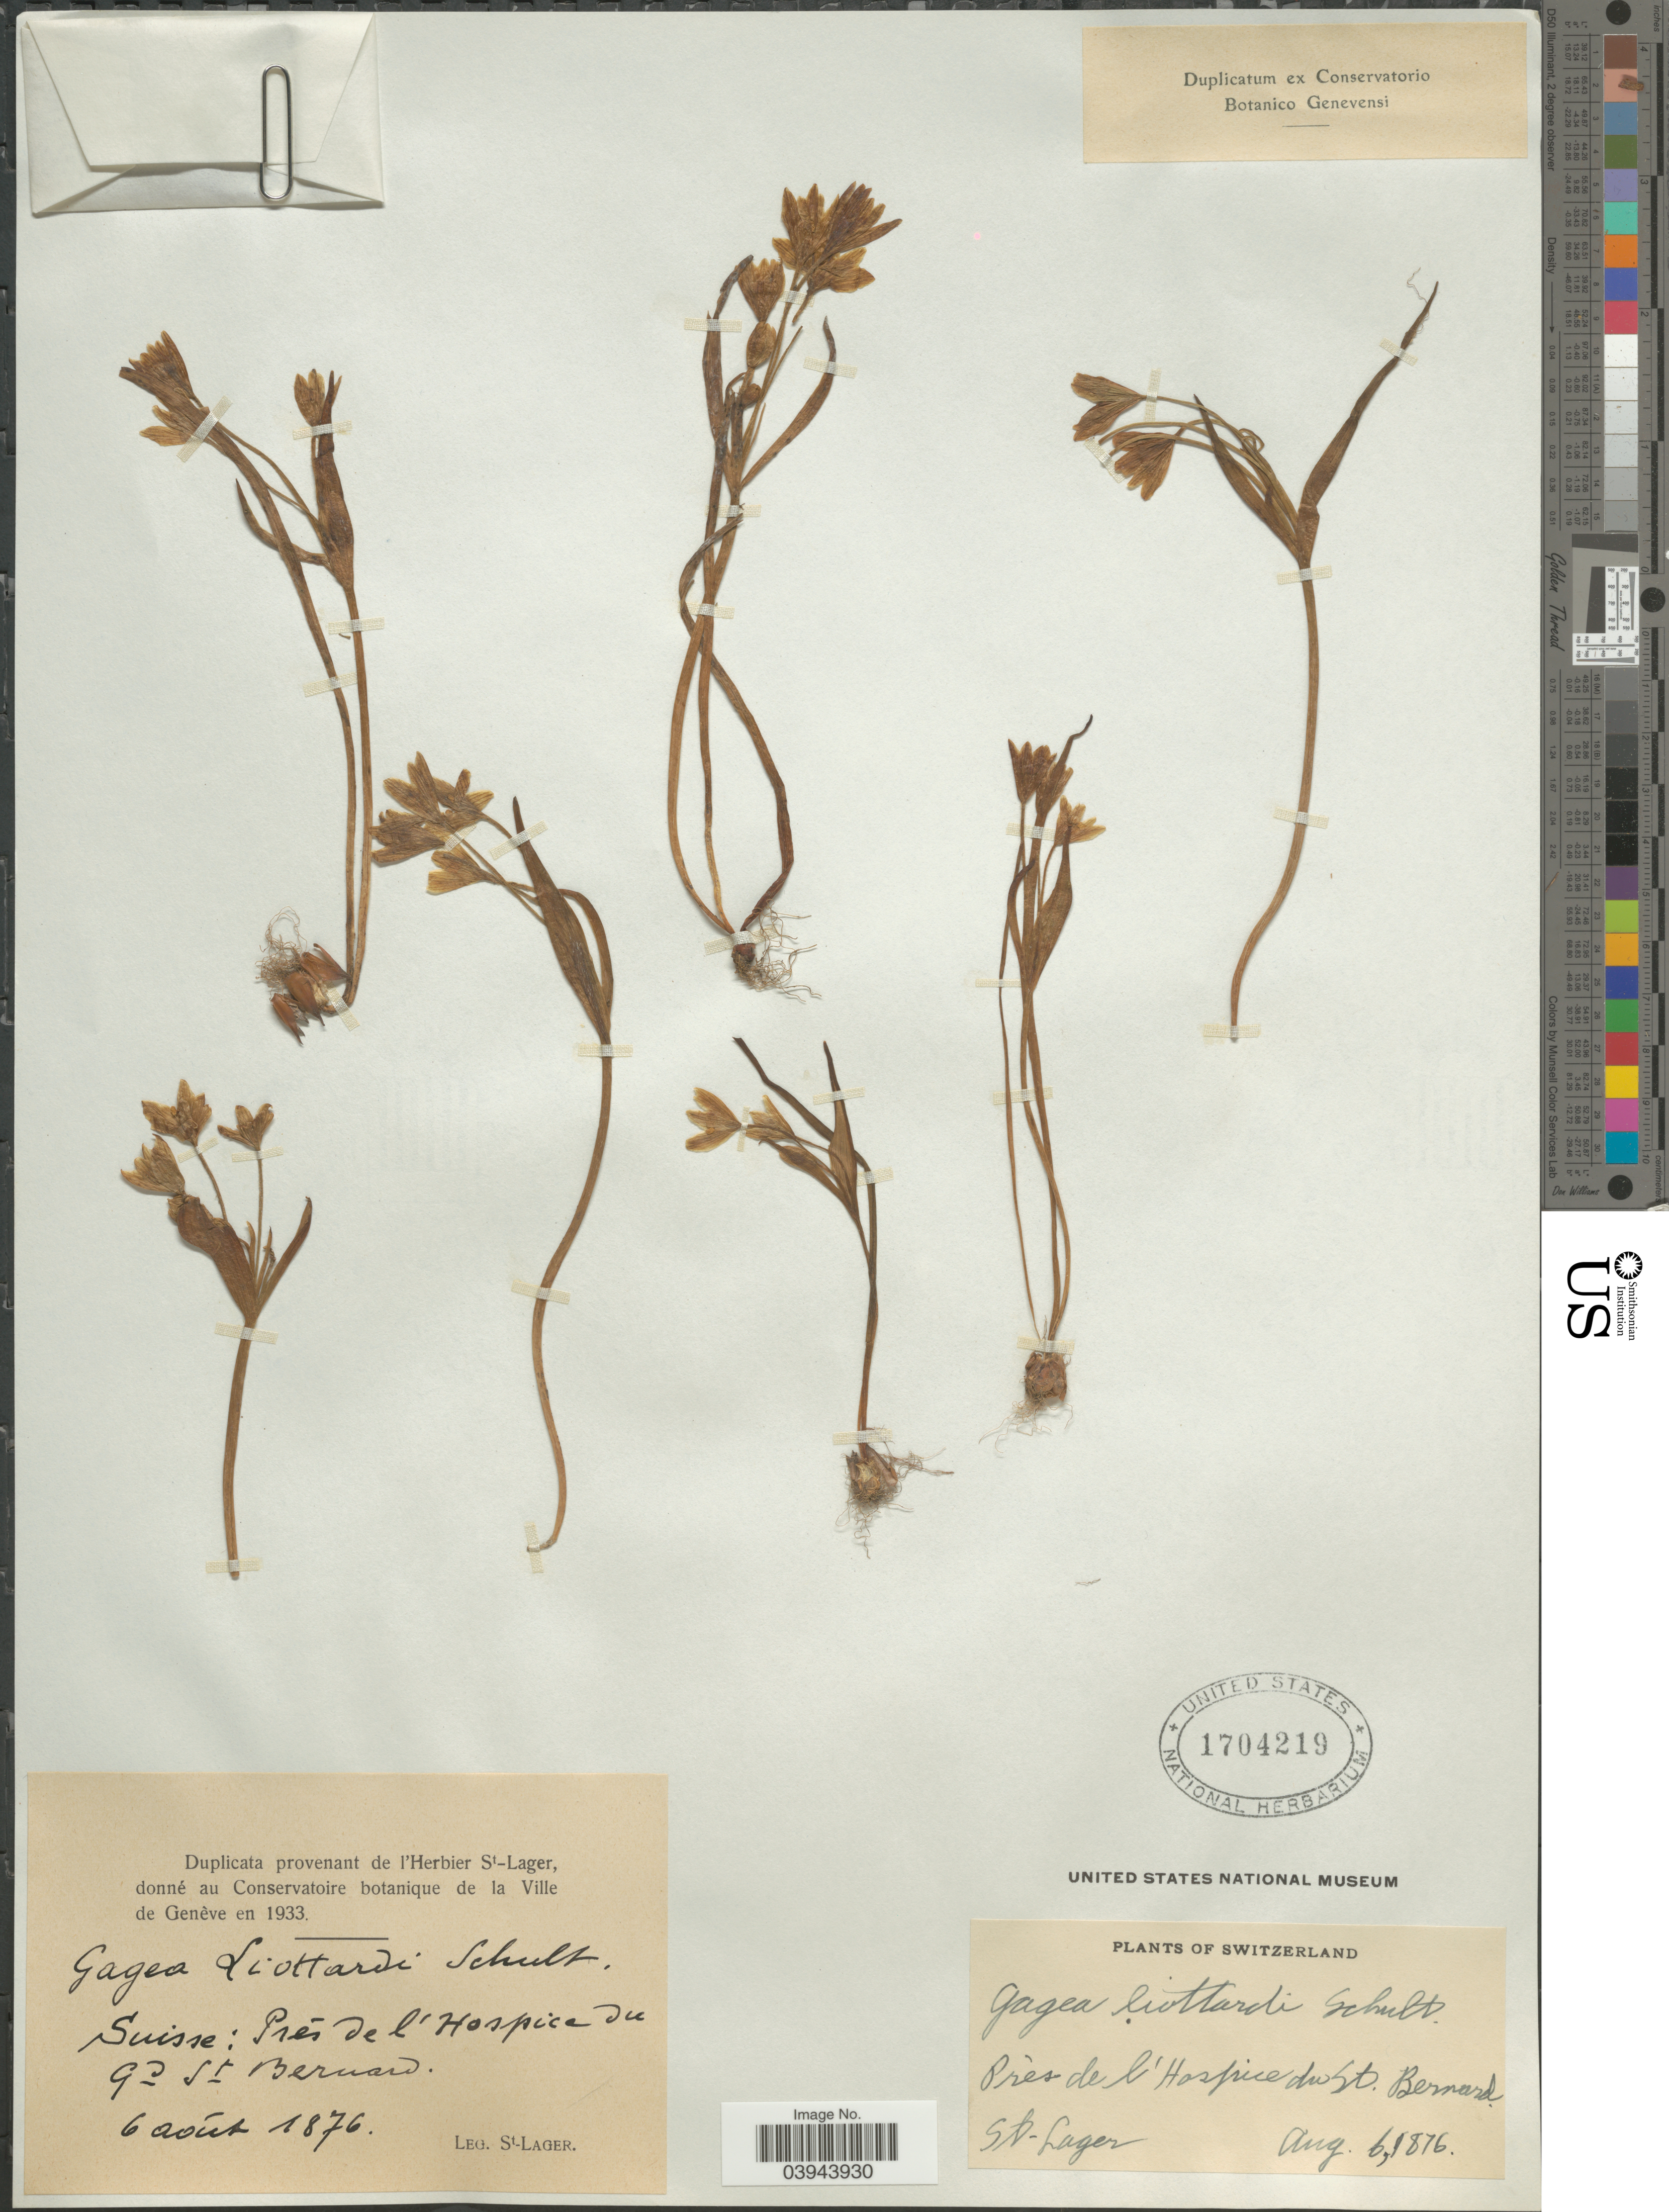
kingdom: Plantae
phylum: Tracheophyta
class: Liliopsida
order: Liliales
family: Liliaceae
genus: Gagea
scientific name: Gagea liottardi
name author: Bourg. ex Nyman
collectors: -. St. Lager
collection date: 1876-08-06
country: Switzerland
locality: Suisse: Prés de l'Hospice du Gd St Bernard.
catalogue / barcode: US 1704219